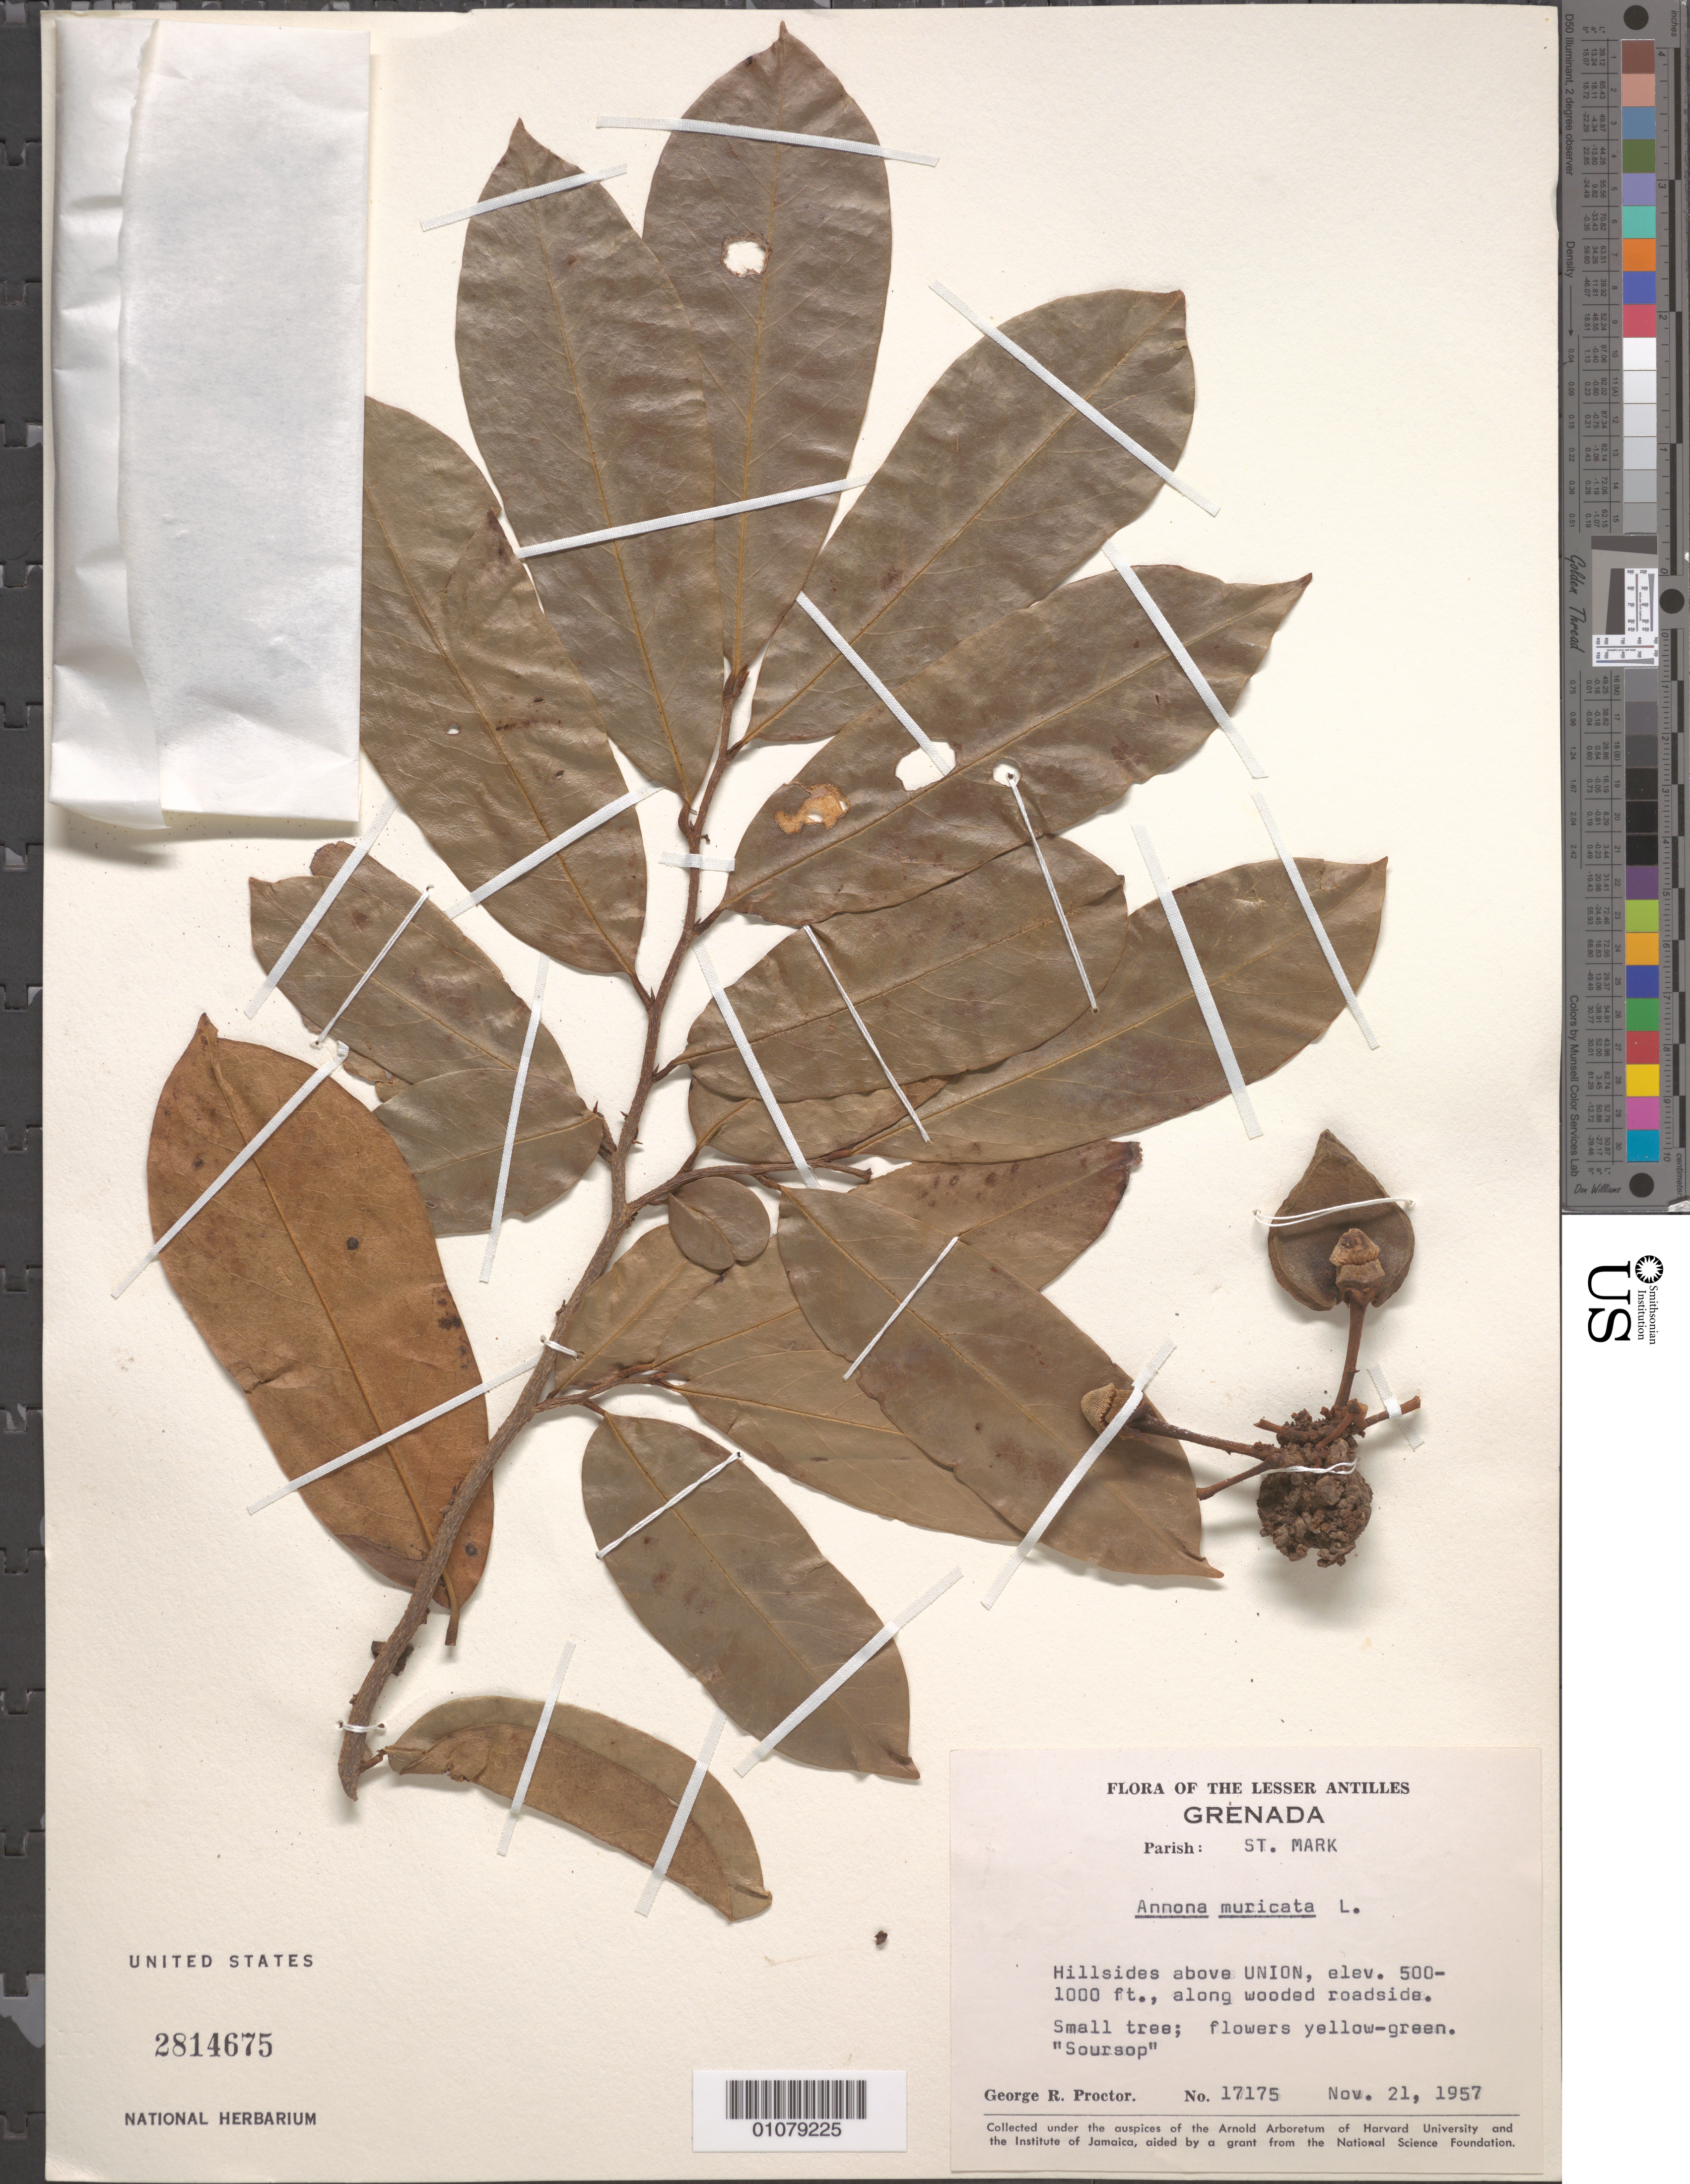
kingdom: Plantae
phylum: Tracheophyta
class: Magnoliopsida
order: Magnoliales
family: Annonaceae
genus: Annona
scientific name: Annona muricata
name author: L.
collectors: G. R. Proctor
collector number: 17175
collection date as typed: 21 Nov 1957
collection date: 1957-11-21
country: Grenada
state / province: Saint Mark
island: Grenada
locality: Hillsides above Union, along wooded roadside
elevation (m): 152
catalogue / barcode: US 2814675